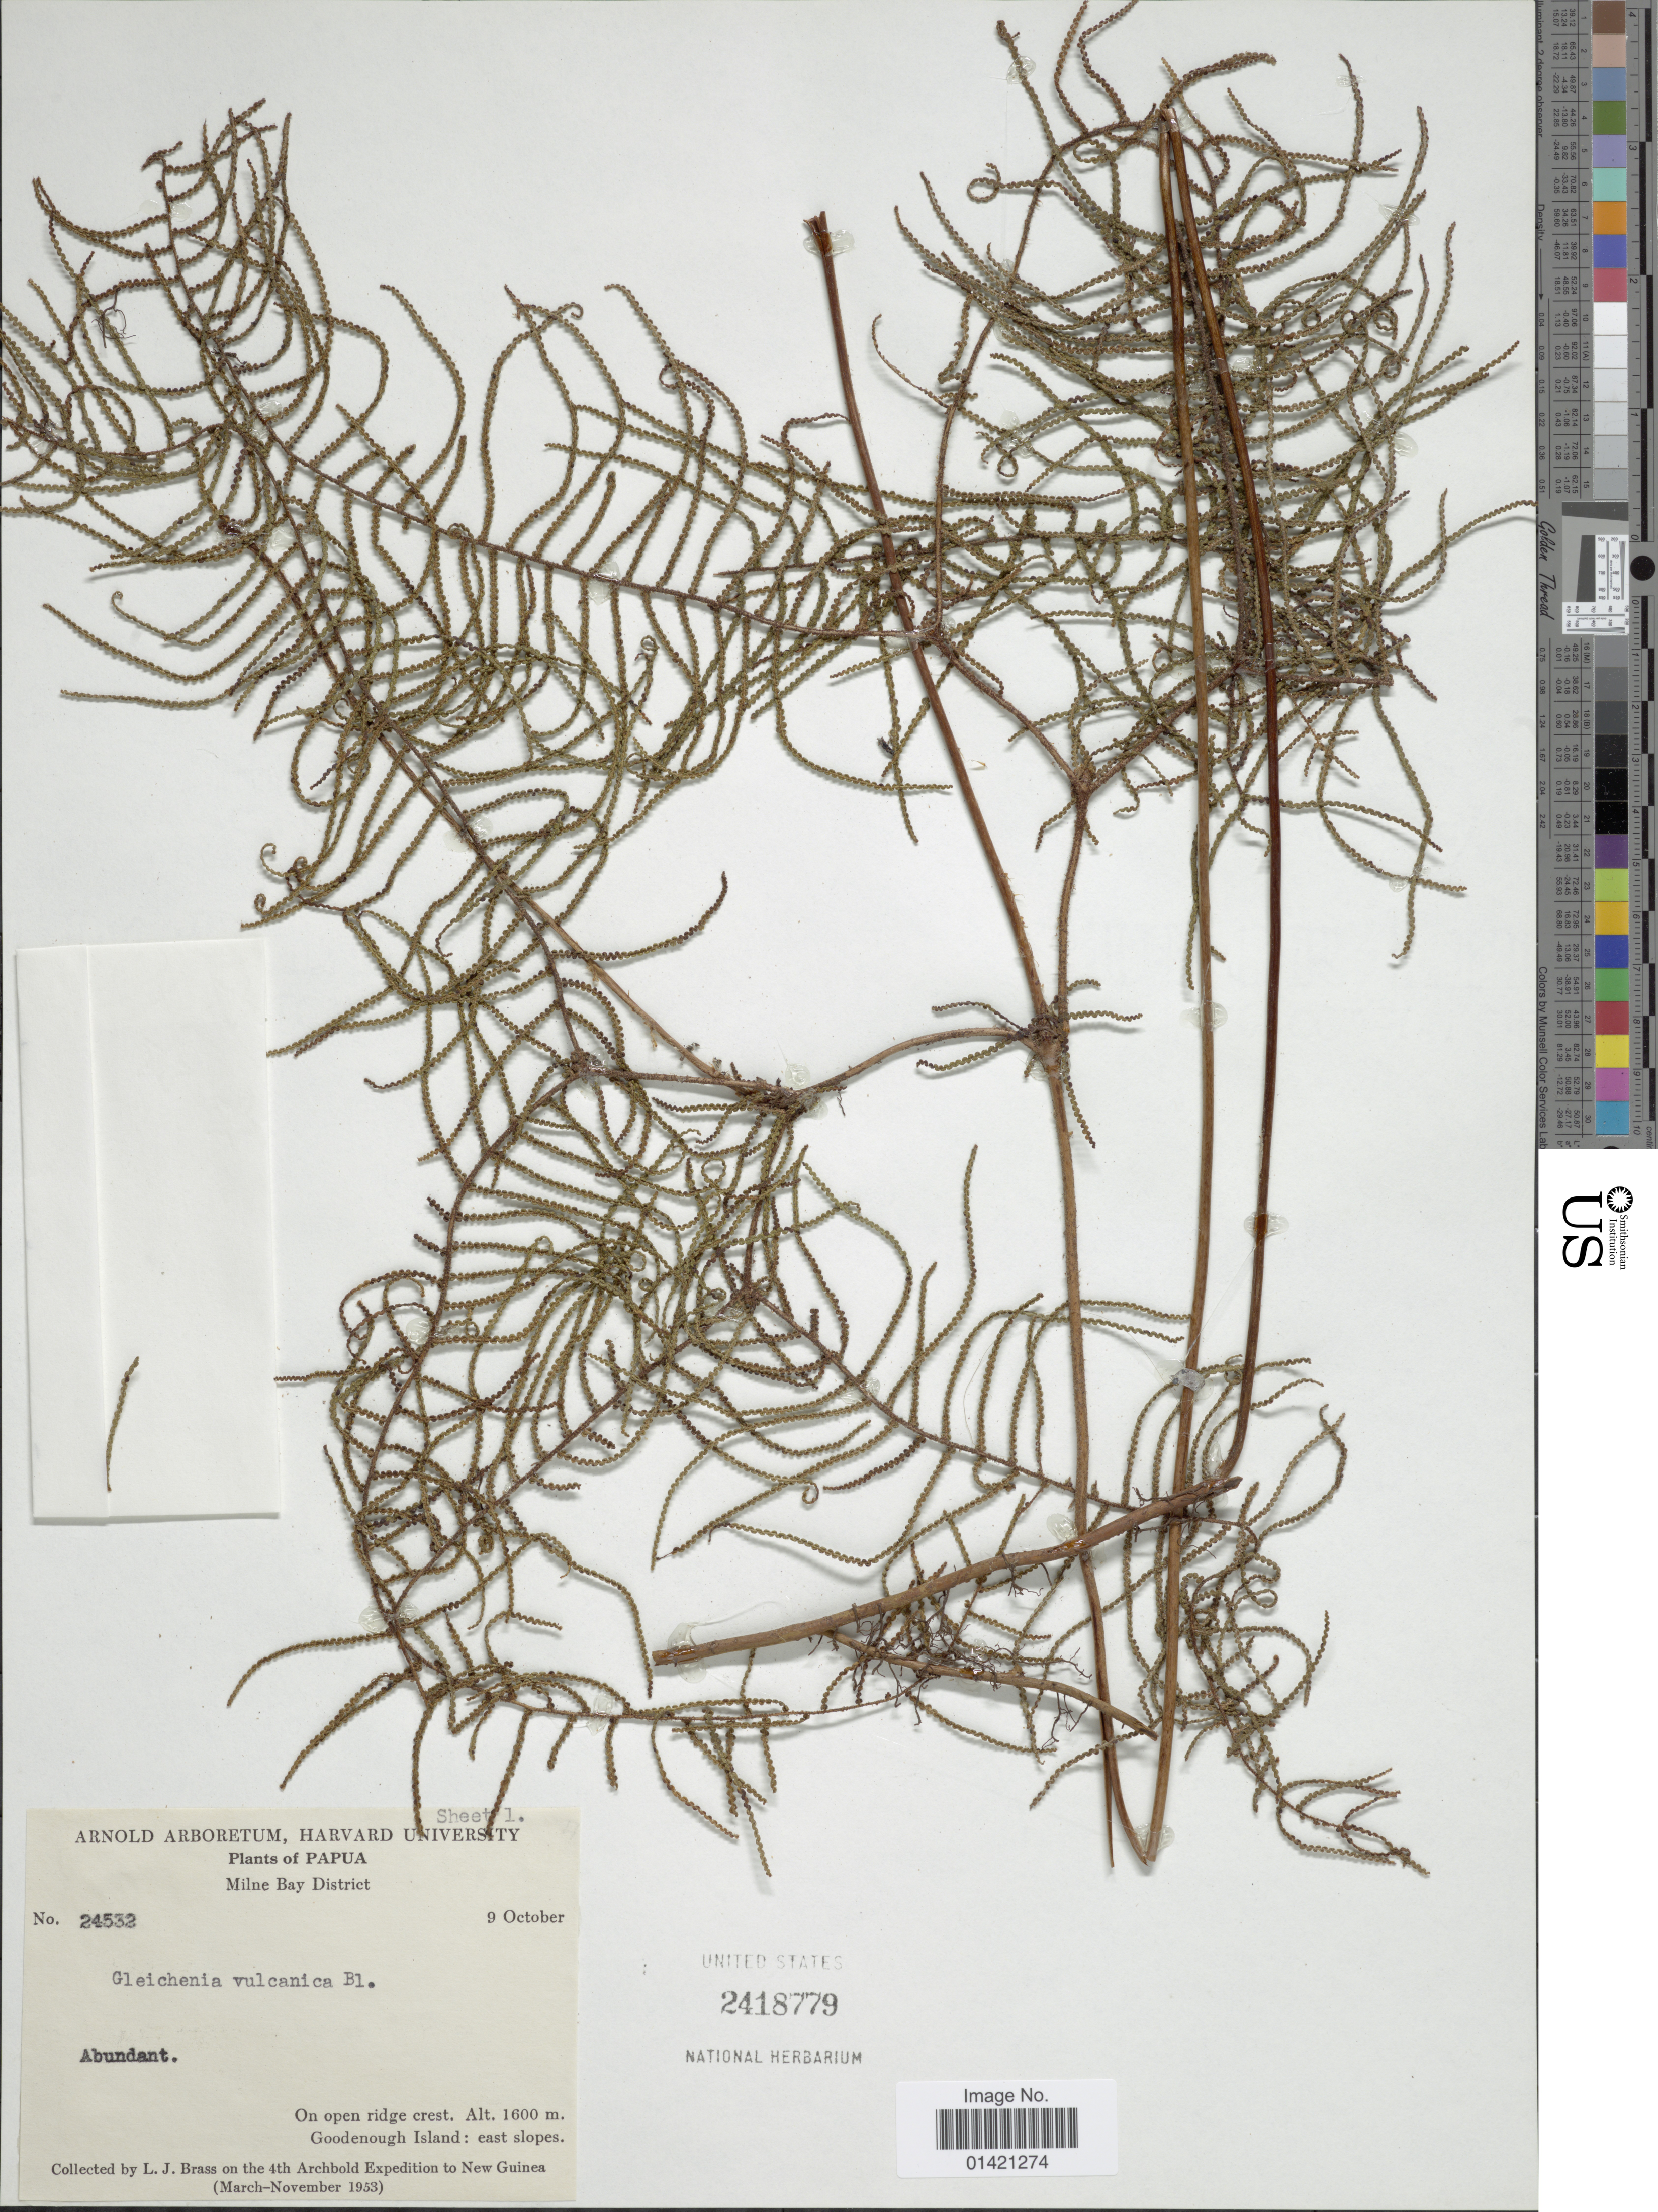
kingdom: Plantae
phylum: Tracheophyta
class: Polypodiopsida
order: Gleicheniales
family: Gleicheniaceae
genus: Gleichenia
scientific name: Gleichenia vulcanica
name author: Blume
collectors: L. J. Brass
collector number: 24532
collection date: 1953-10-09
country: Papua New Guinea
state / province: Milne Bay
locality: Milne Bay District. Papua. Goodenough Island.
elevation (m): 1600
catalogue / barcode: US 2418779